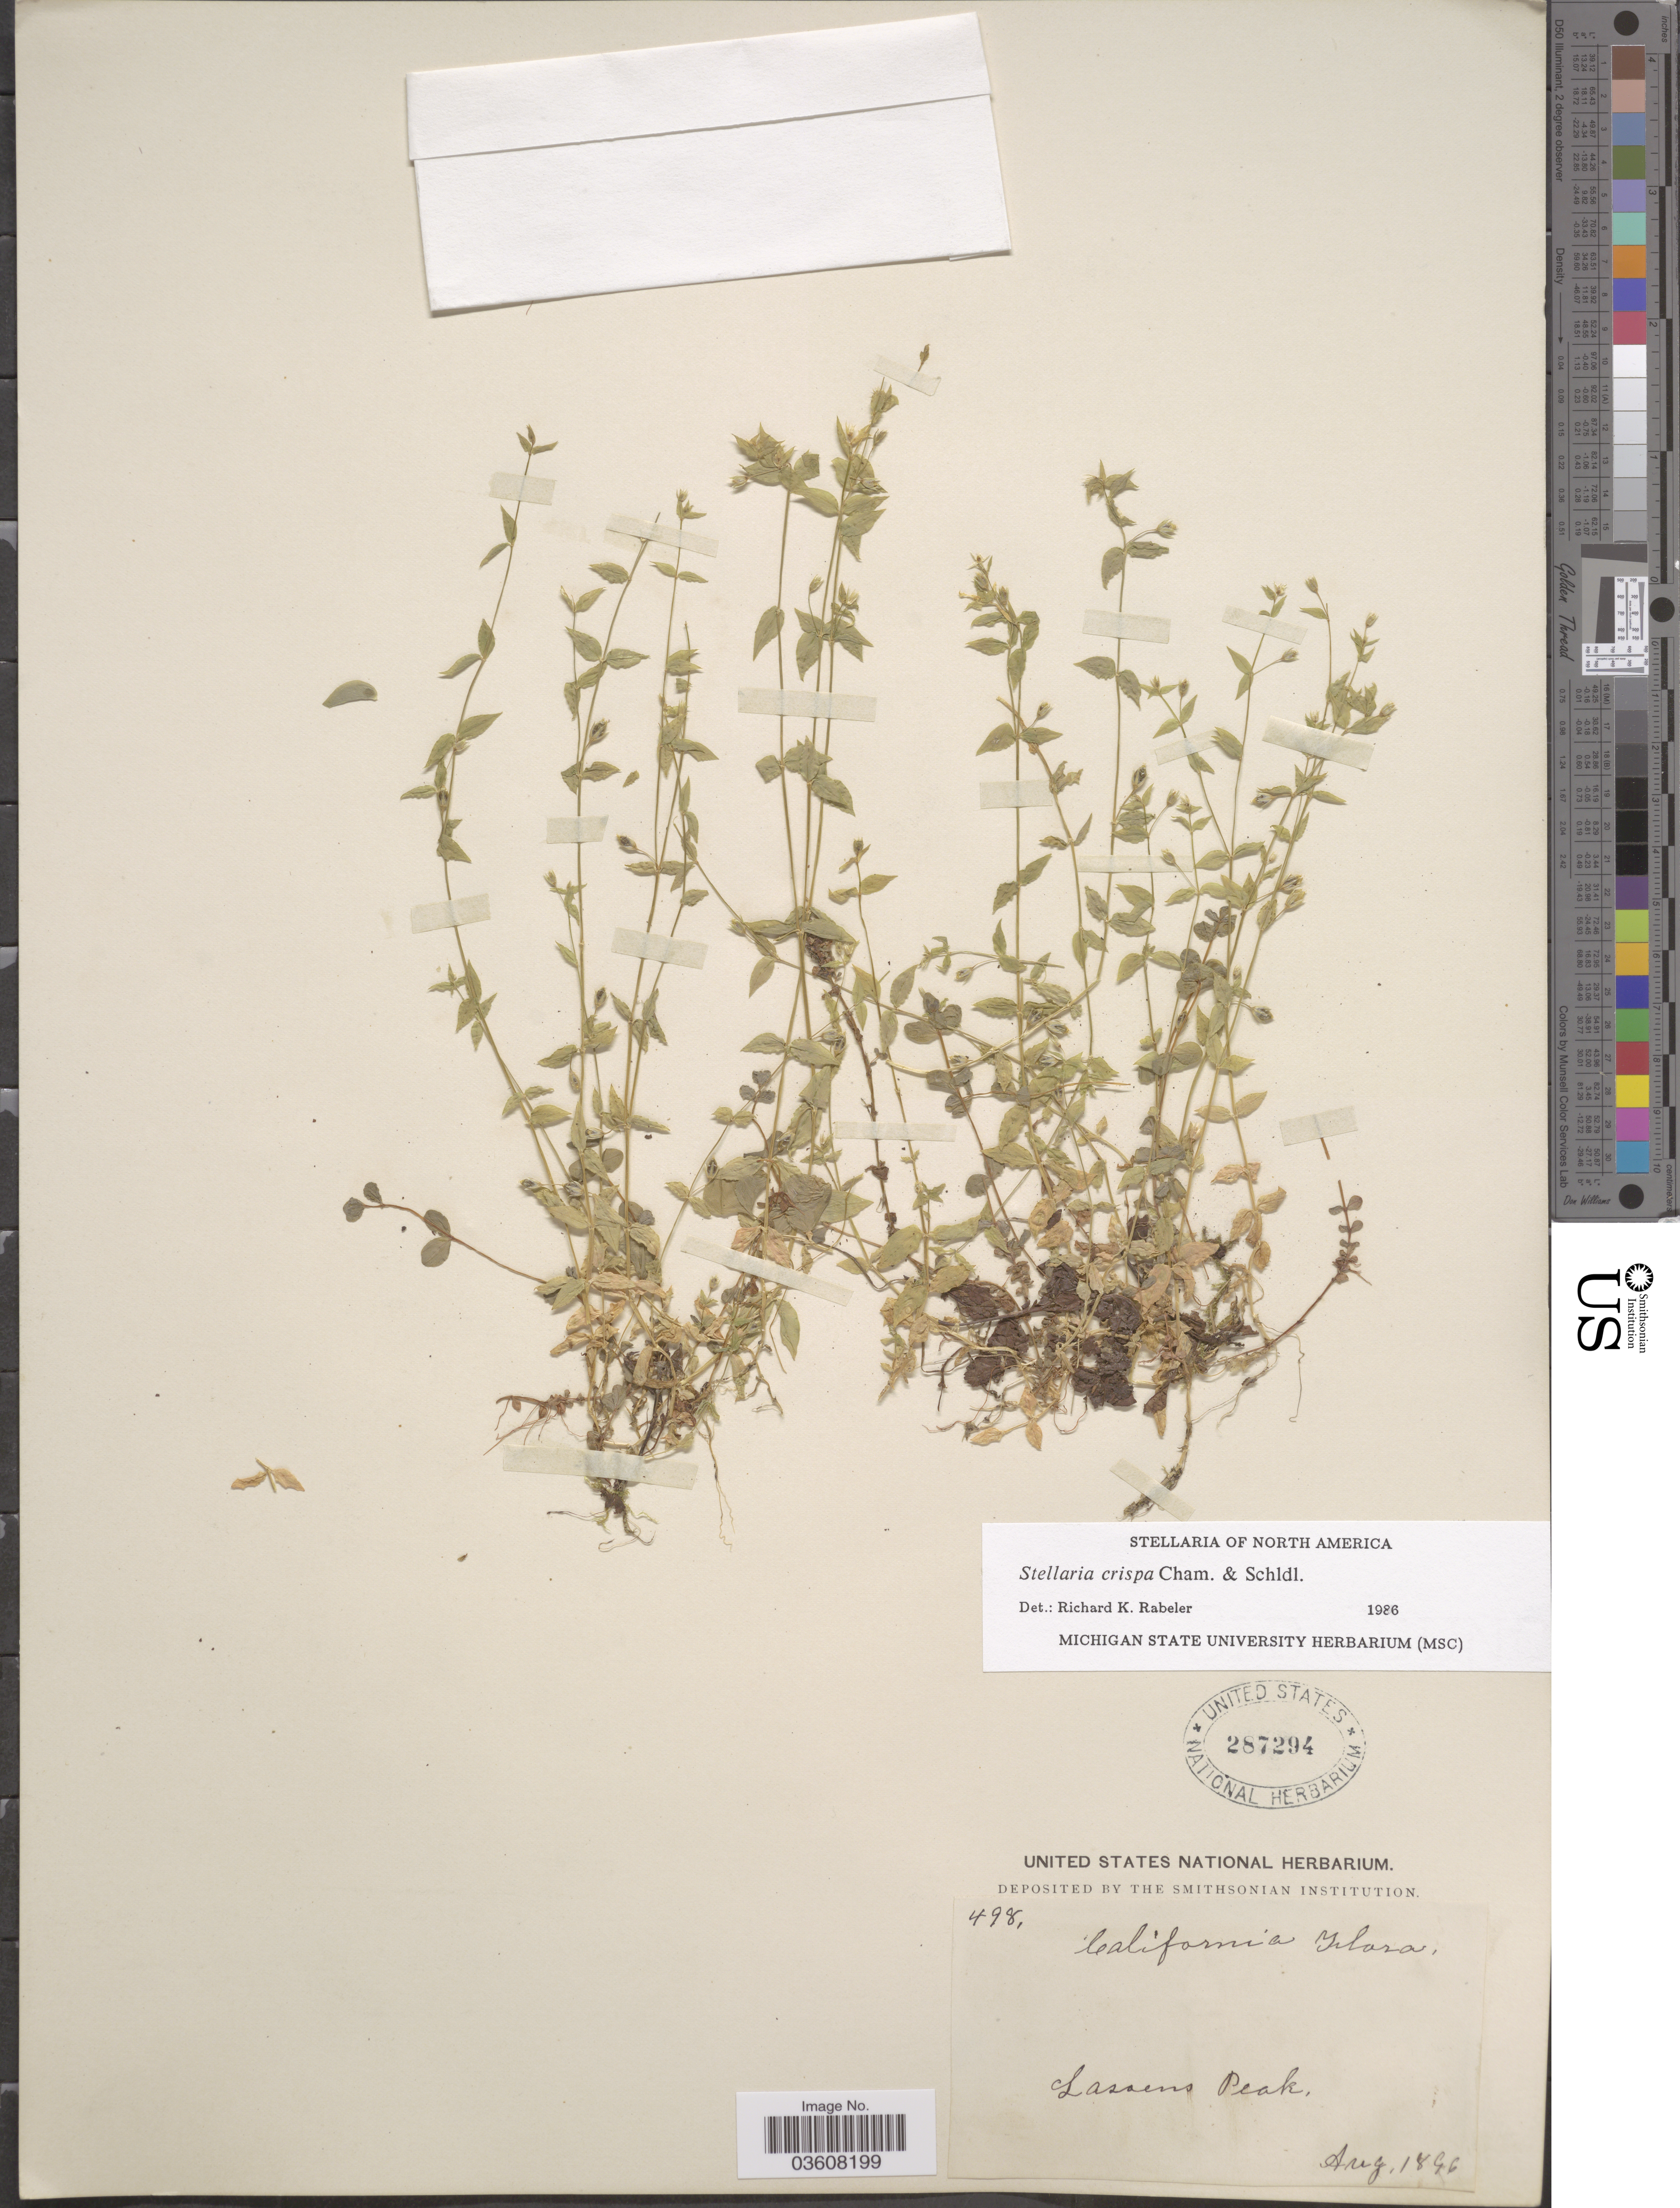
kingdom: Plantae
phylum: Tracheophyta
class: Magnoliopsida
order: Caryophyllales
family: Caryophyllaceae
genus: Stellaria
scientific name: Stellaria crispa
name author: Cham. & Schltdl.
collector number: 498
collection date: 1896-08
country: United States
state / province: California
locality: Lassens Peak.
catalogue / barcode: US 287294